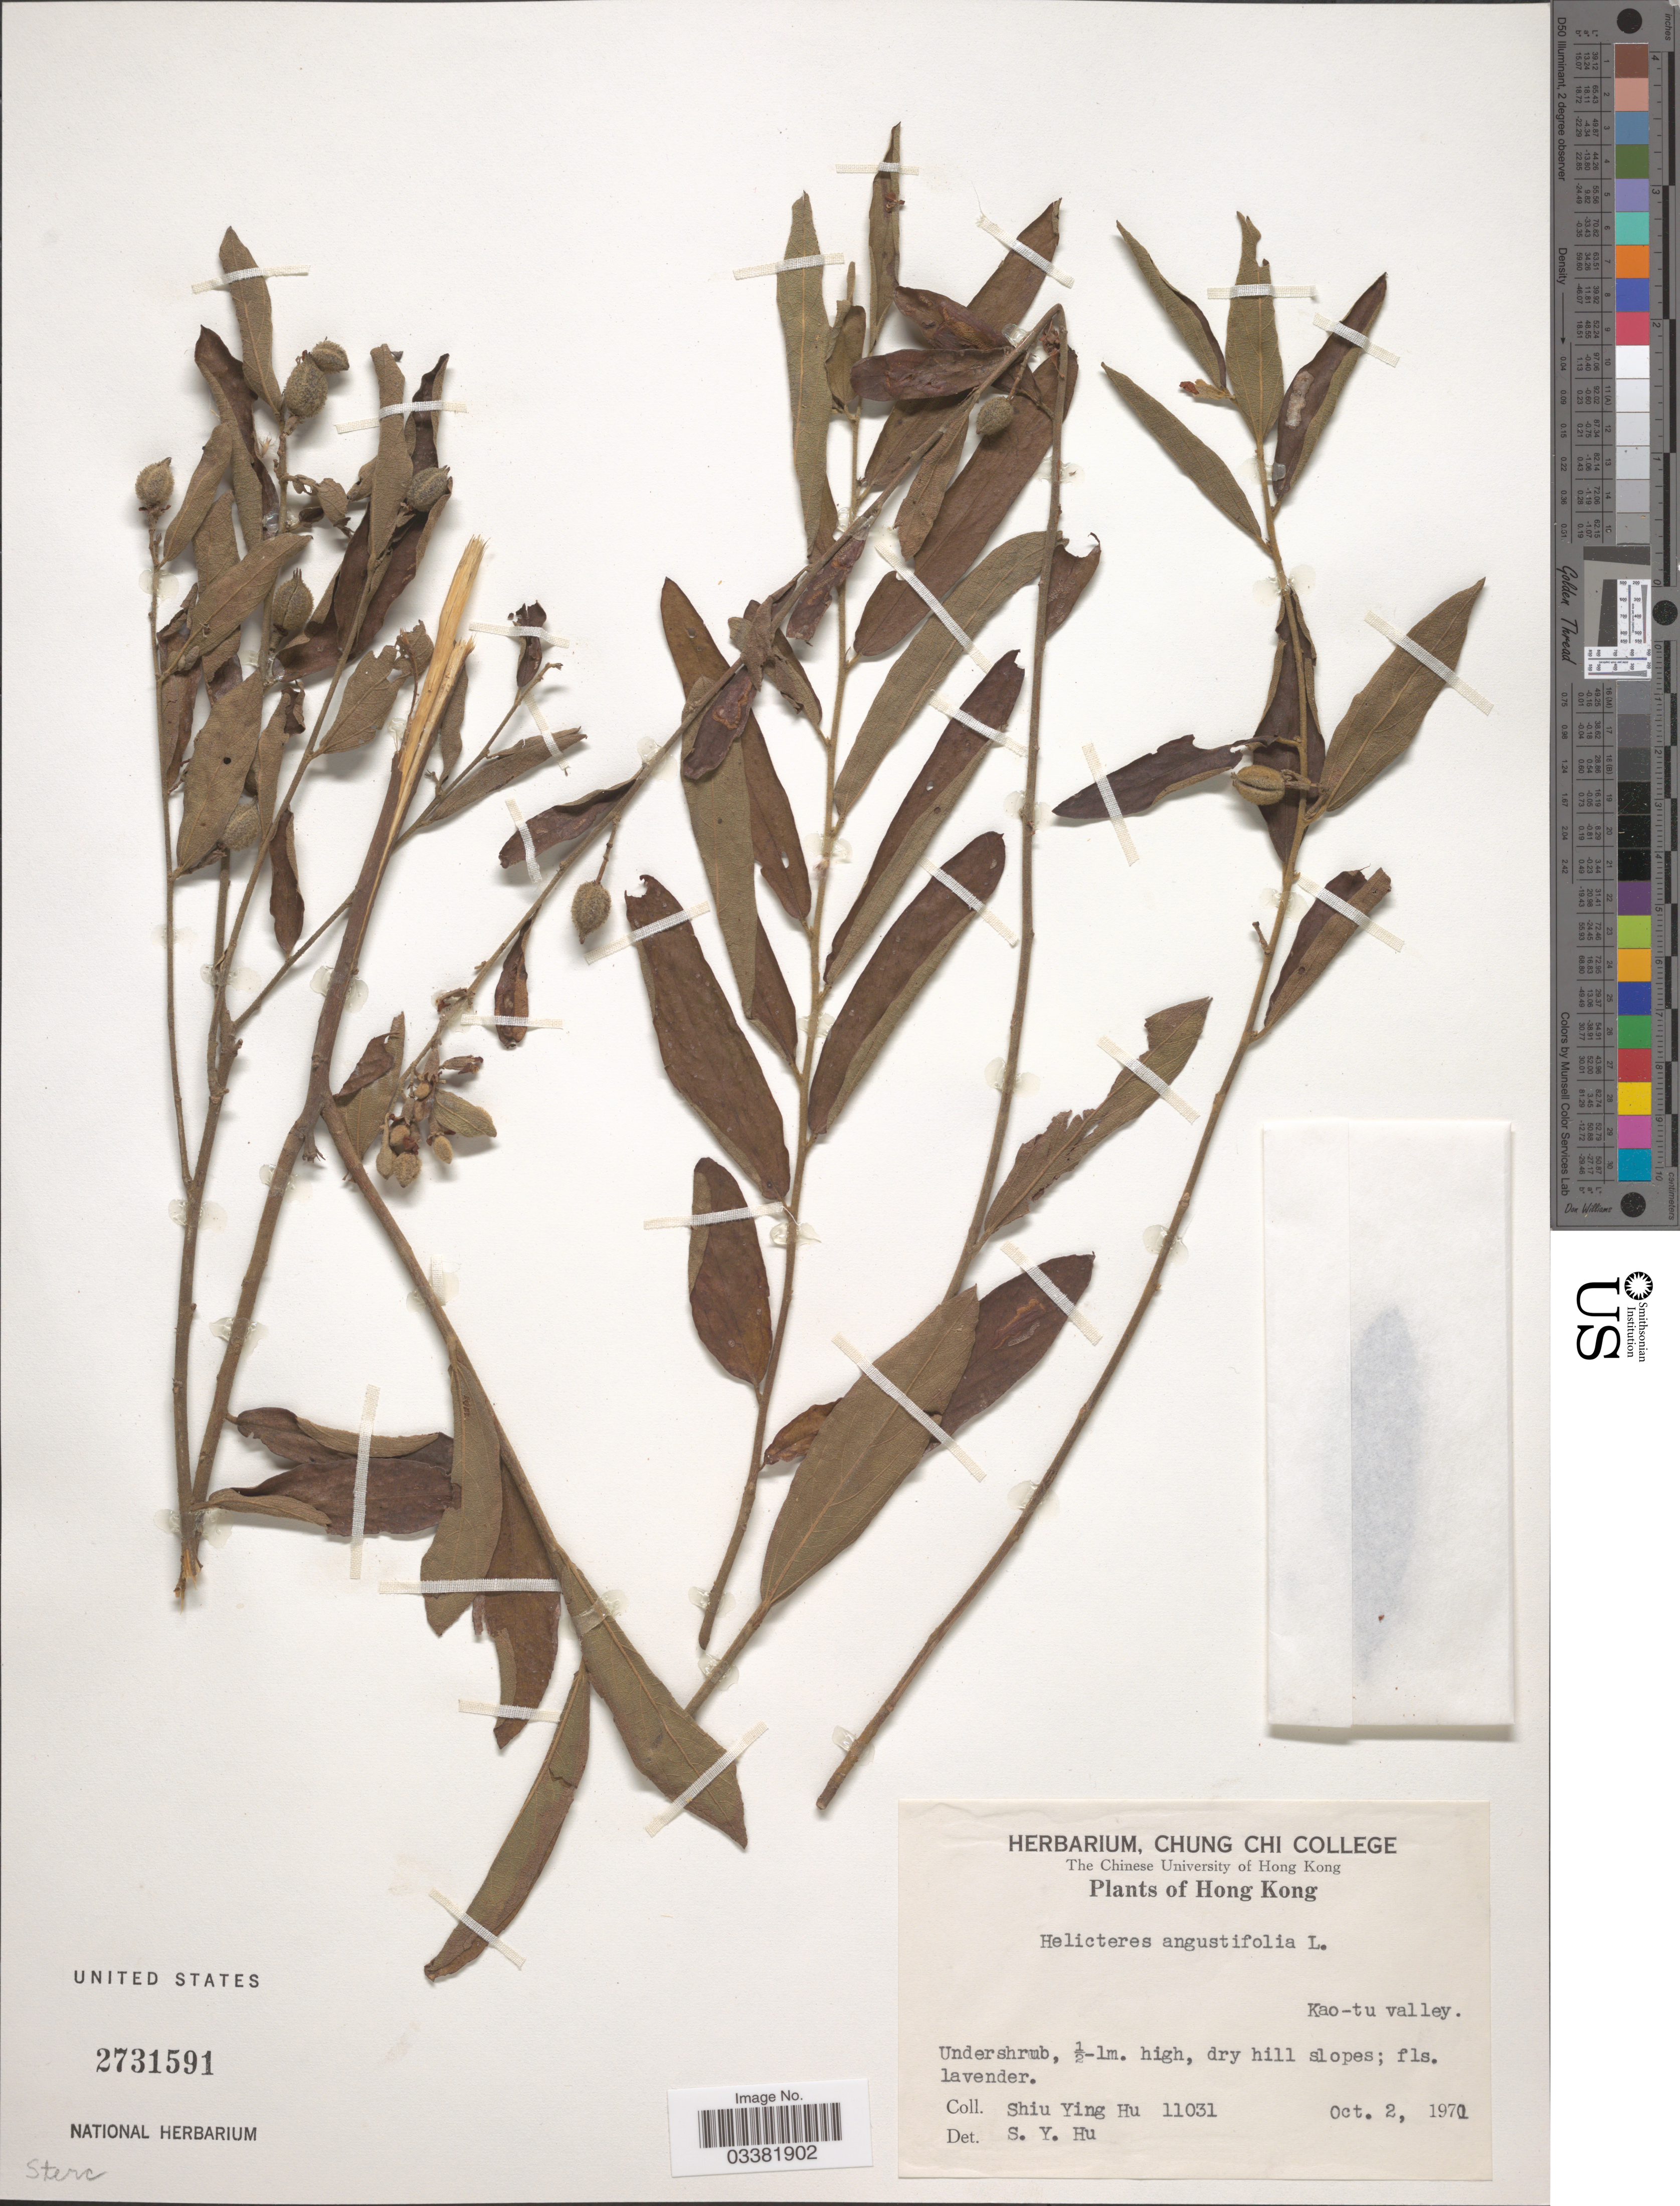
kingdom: Plantae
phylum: Tracheophyta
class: Magnoliopsida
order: Malvales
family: Malvaceae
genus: Helicteres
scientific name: Helicteres angustifolia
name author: L.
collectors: S. Y. Hu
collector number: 11031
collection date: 1970-10-02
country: China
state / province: Hong Kong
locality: Kao-tu valley.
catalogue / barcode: US 2731591